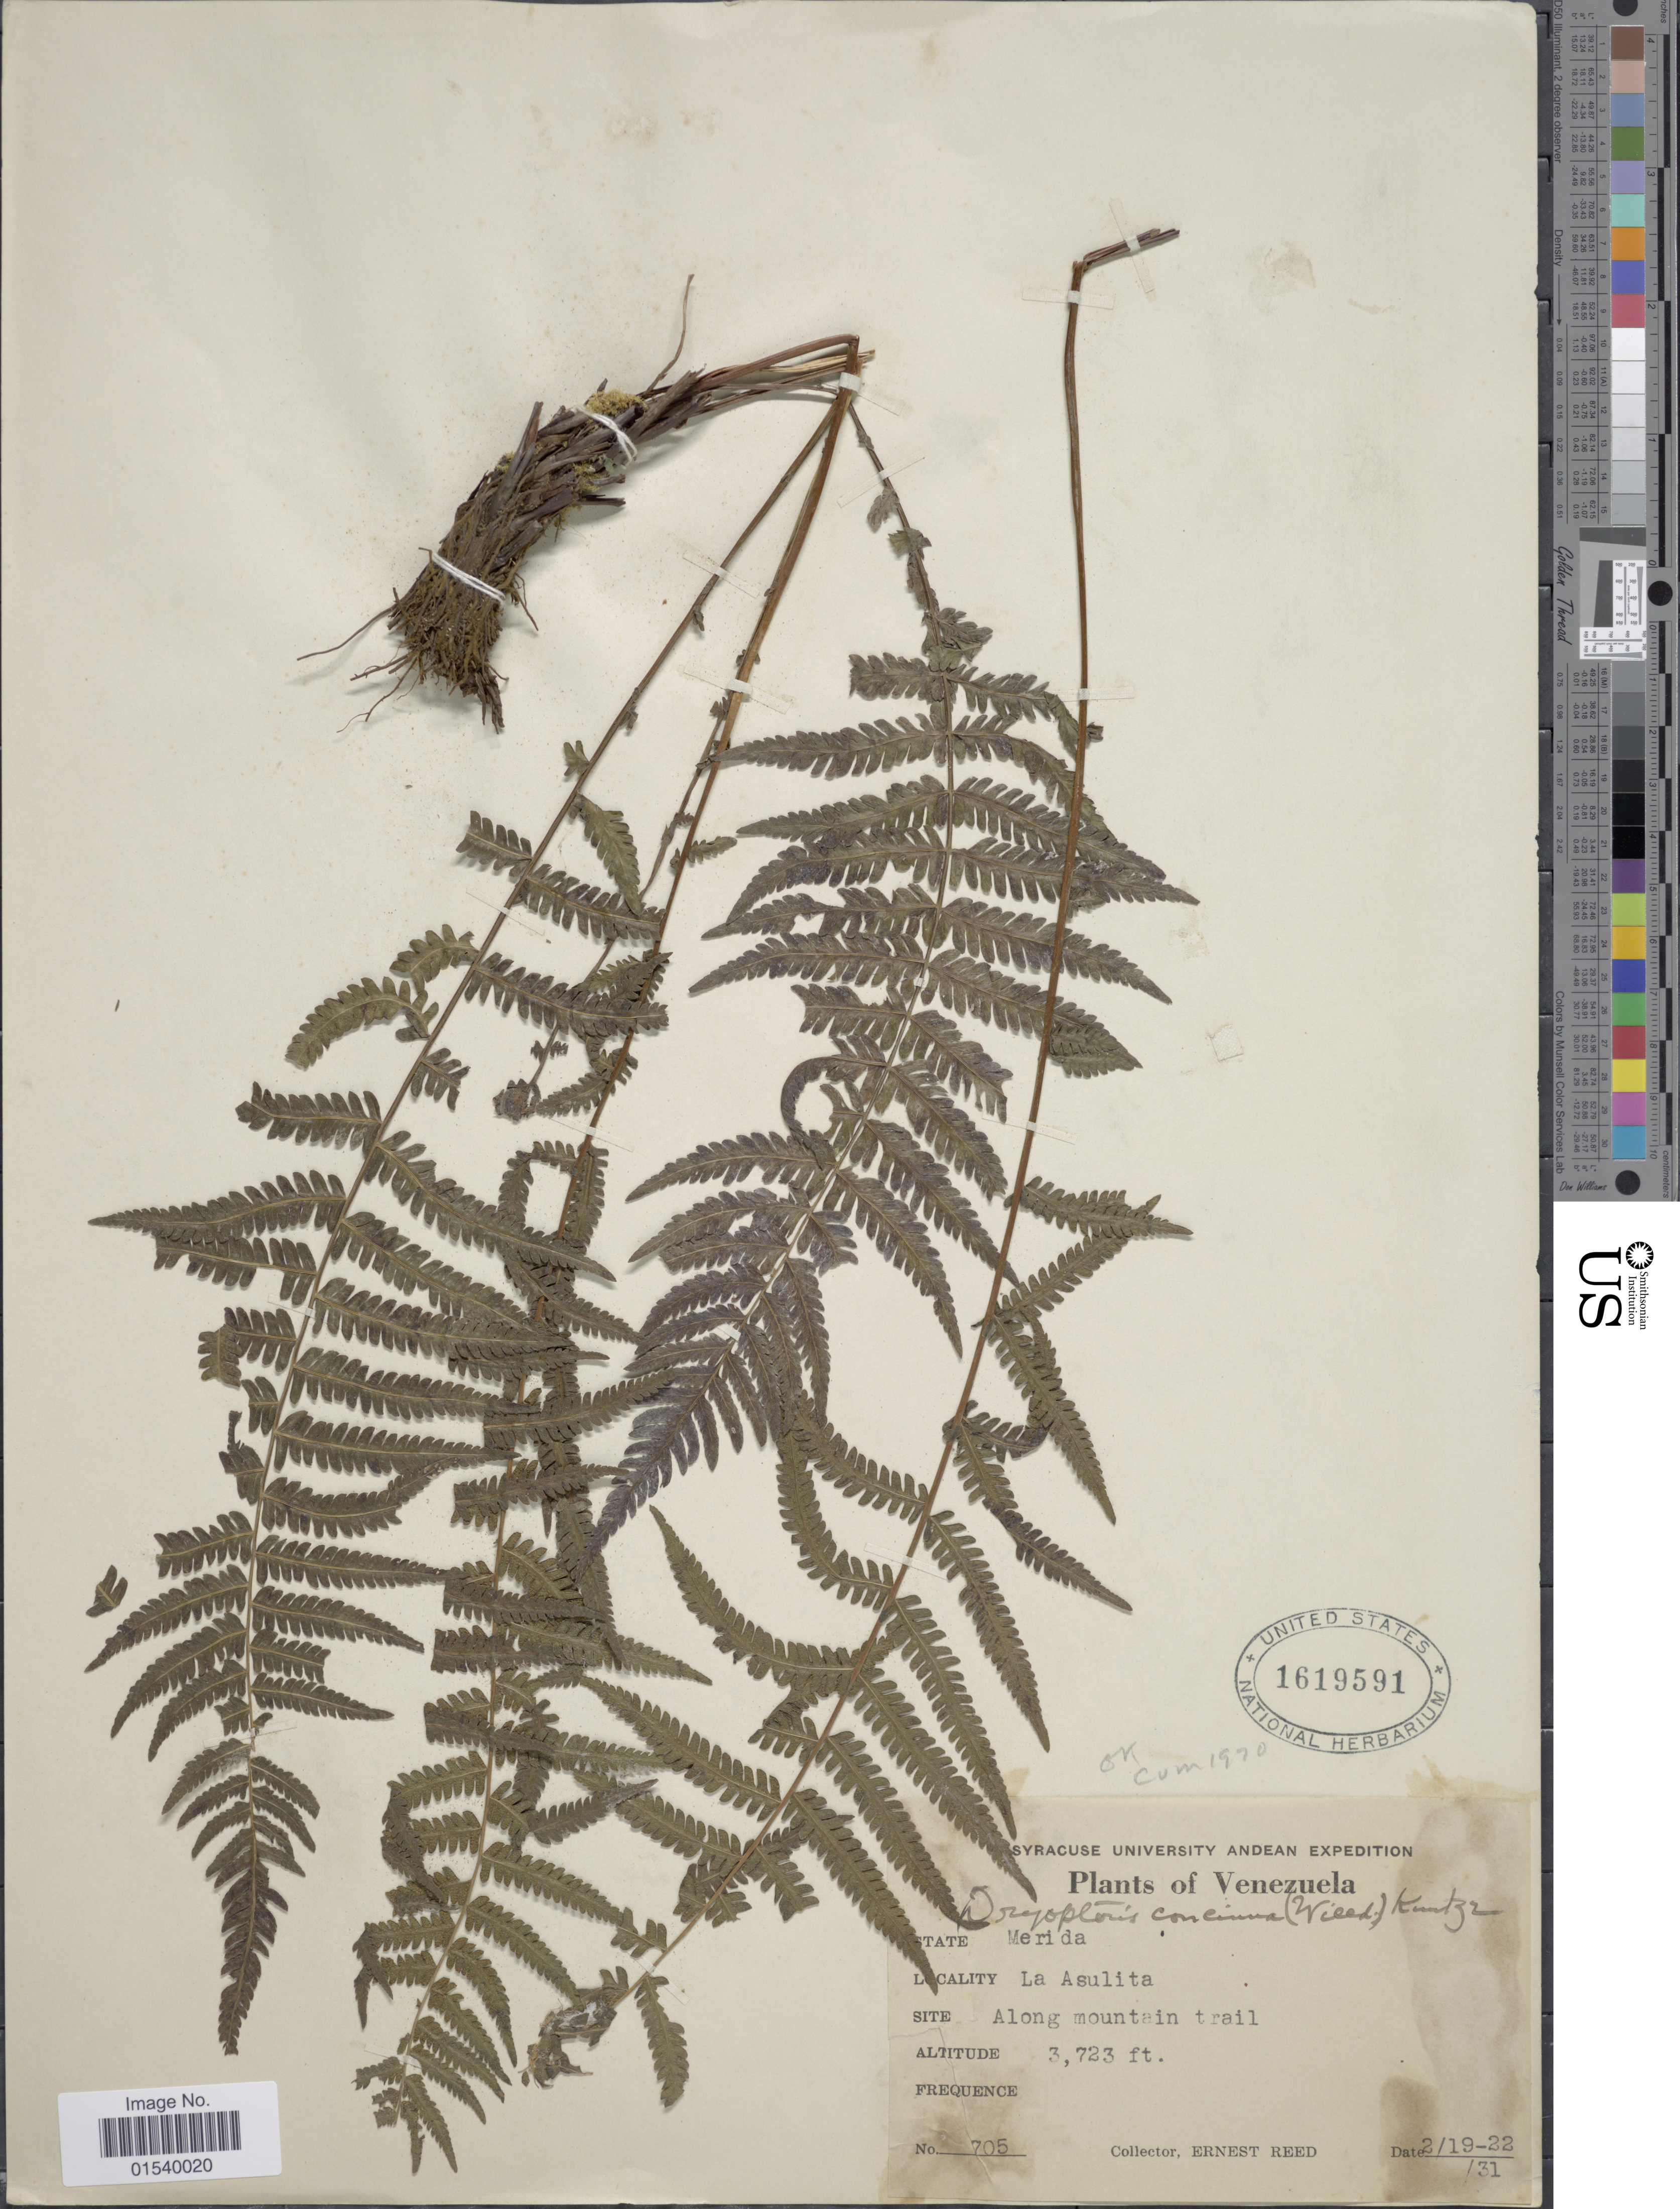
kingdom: Plantae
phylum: Tracheophyta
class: Polypodiopsida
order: Polypodiales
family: Thelypteridaceae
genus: Amauropelta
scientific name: Amauropelta concinna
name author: (Willd.) Pic. Serm.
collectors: E. Reed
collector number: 705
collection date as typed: Transcribed d/m/y: 19/2/31 to 22/2/31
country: Venezuela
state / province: Mérida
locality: La Asulita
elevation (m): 1135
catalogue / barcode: US 1619591